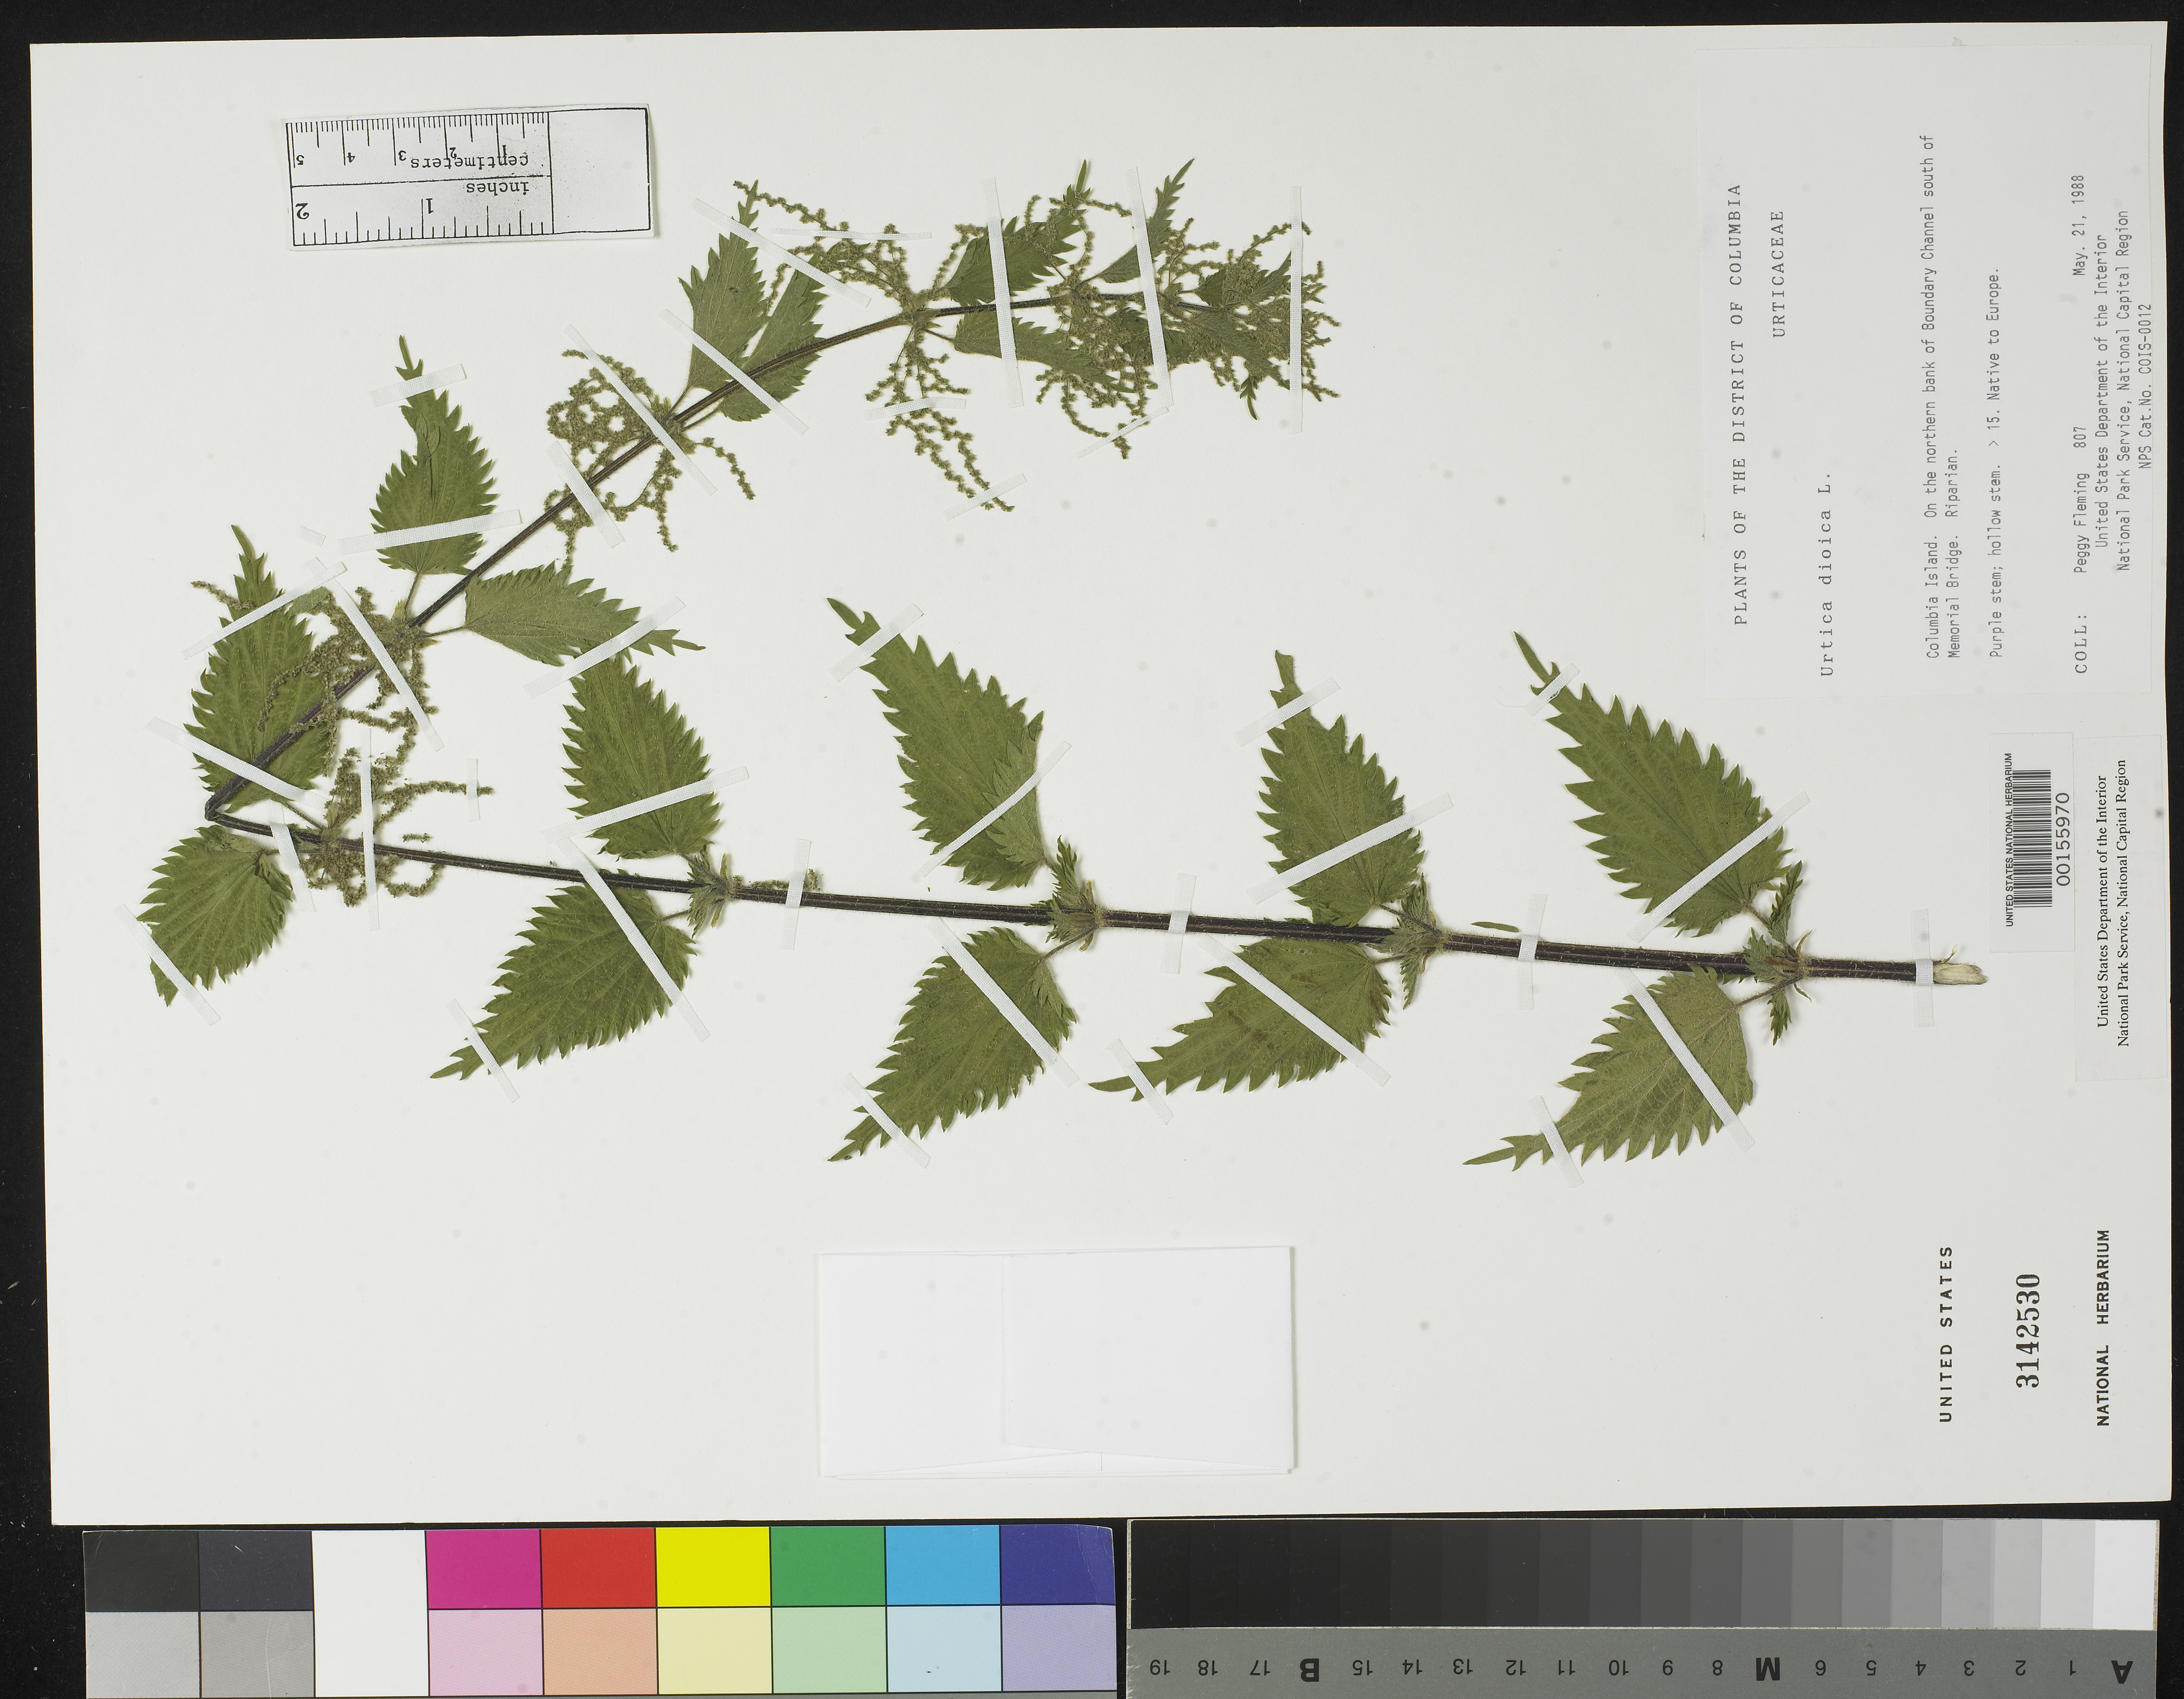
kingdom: Plantae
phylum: Tracheophyta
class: Magnoliopsida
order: Rosales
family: Urticaceae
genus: Urtica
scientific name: Urtica dioica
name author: L.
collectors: P. Fleming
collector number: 807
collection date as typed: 21 May 1988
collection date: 1988-05-21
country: United States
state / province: District of Columbia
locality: Columbia Island, N bank of Boundary Channel S of Memorial Bridge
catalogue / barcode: US 3142530